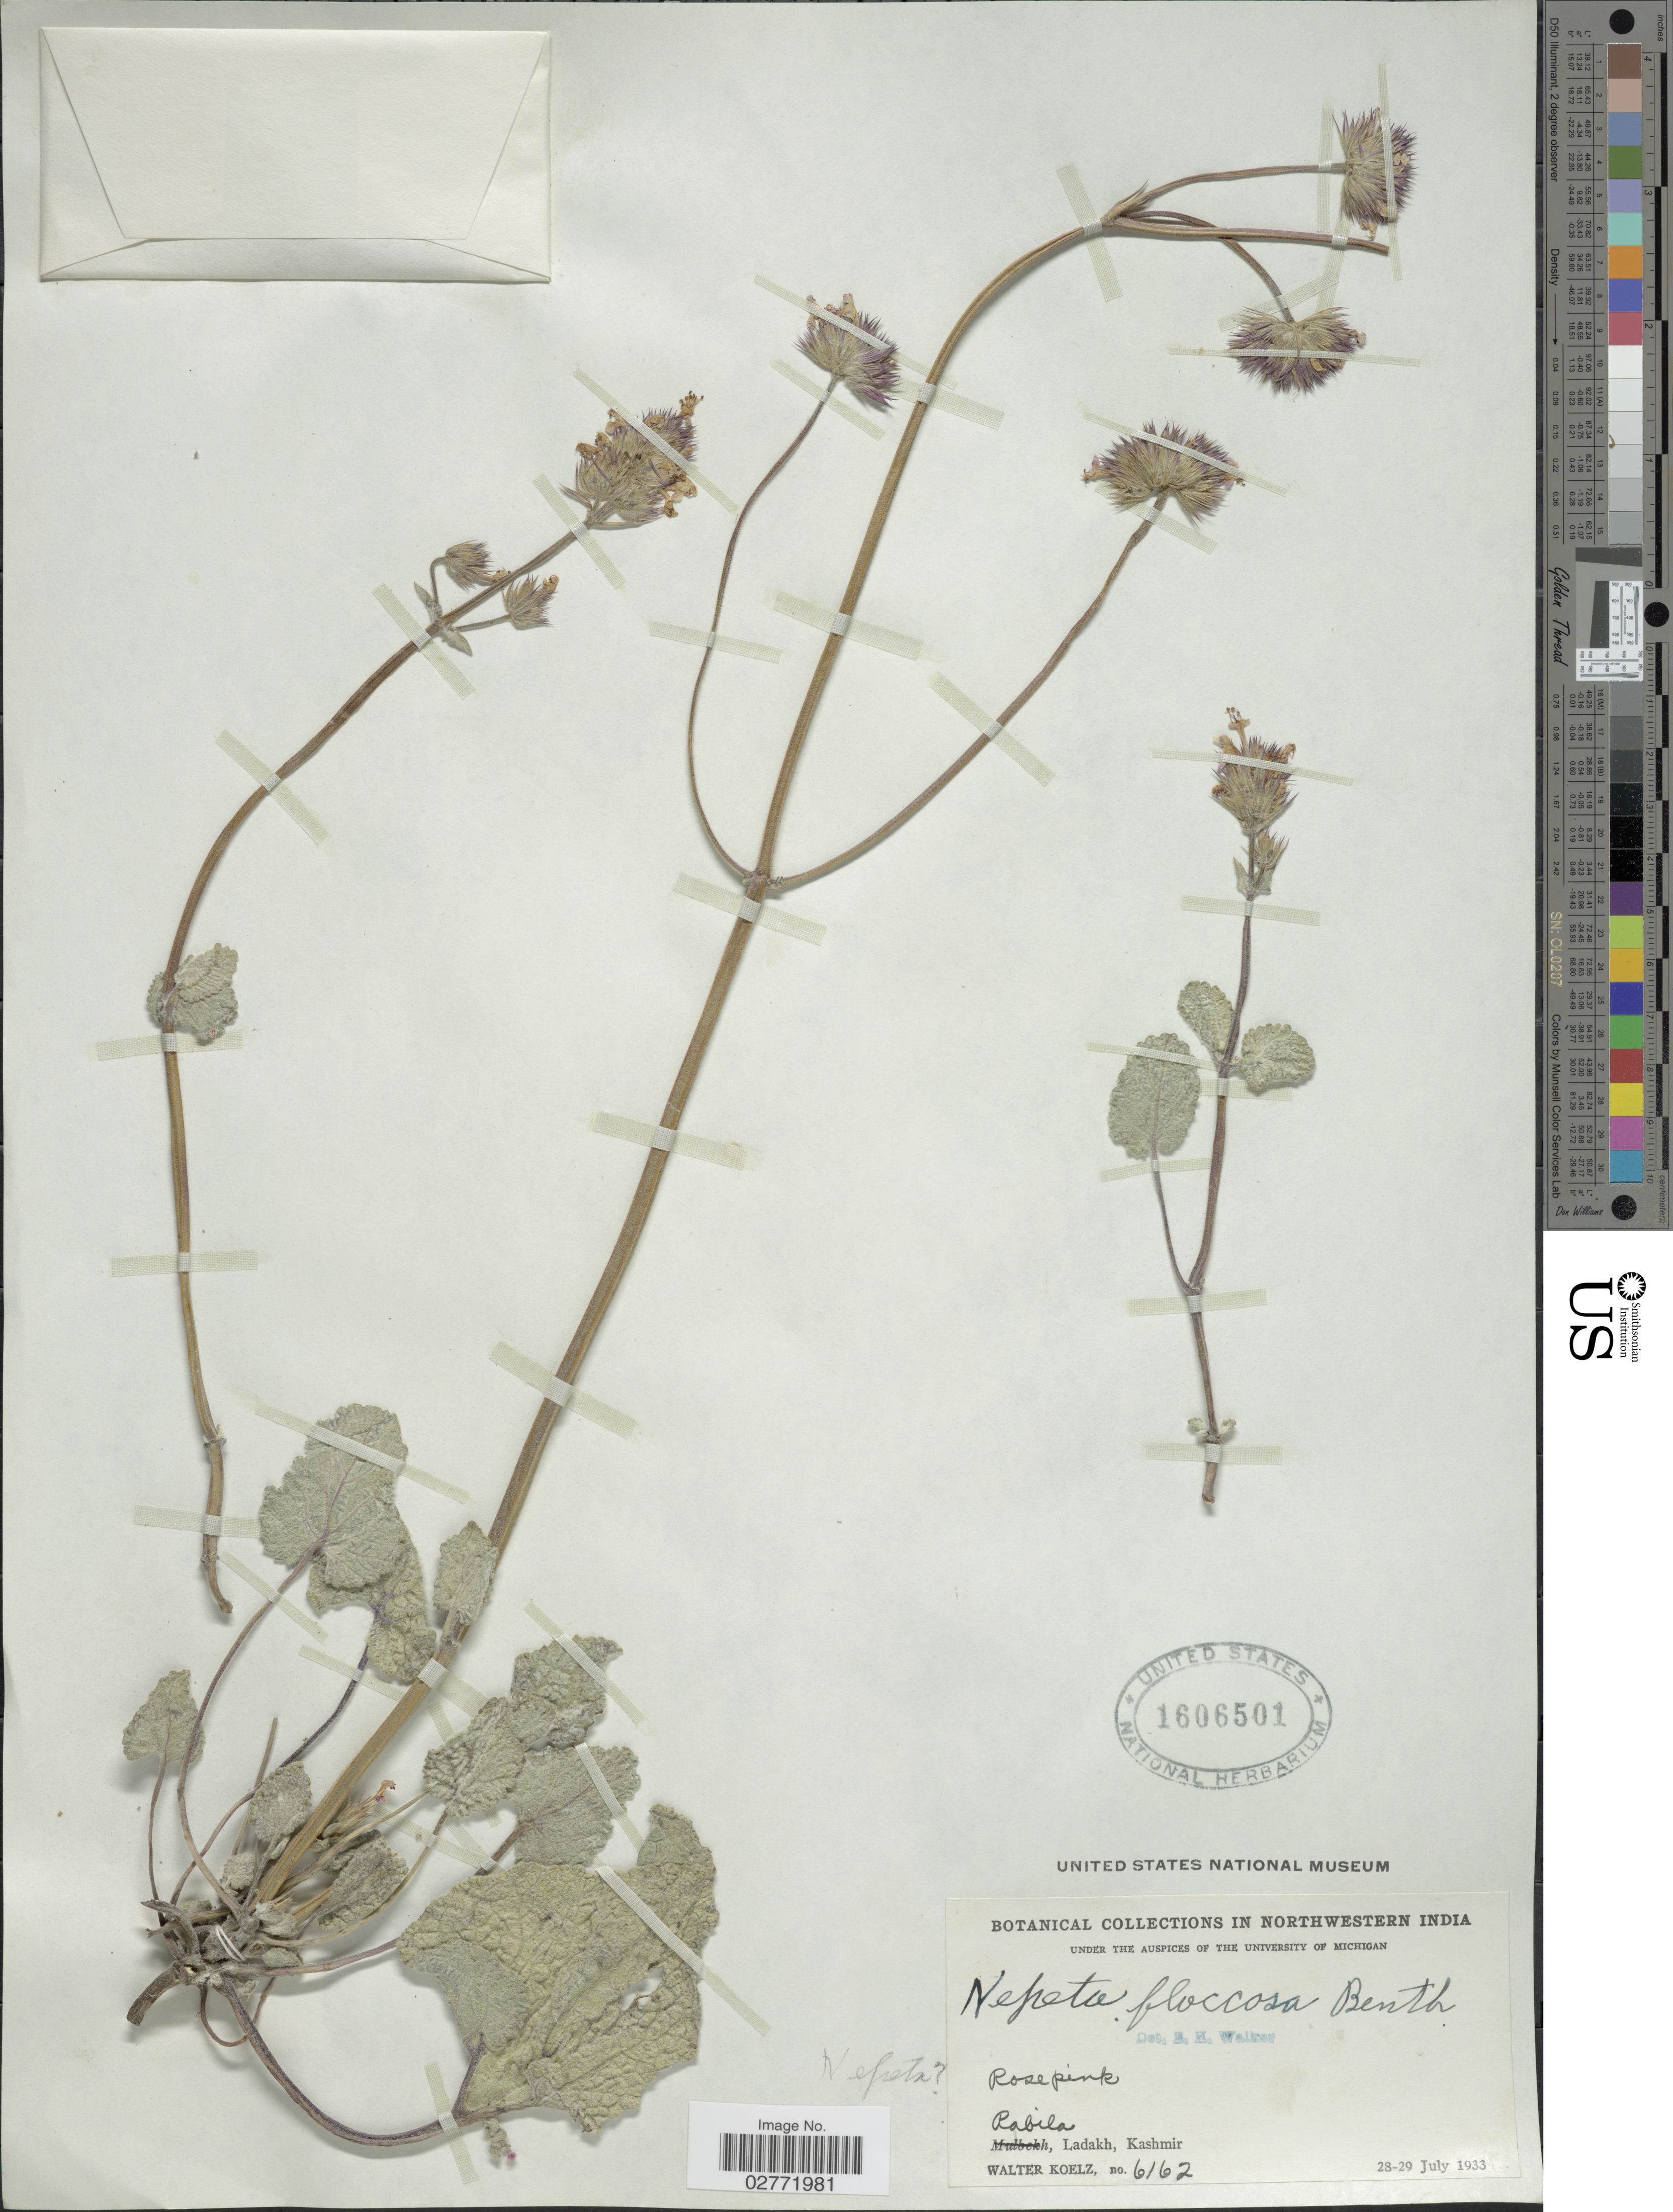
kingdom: Plantae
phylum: Tracheophyta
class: Magnoliopsida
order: Lamiales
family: Lamiaceae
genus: Nepeta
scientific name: Nepeta floccosa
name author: Benth.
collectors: W. N. Koelz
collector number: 6162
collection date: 1933-07-28/1933-07-29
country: India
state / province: Jammu and Kashmir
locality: Northwestern India, Rabila, Ladakh, Kashmir.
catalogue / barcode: US 1606501